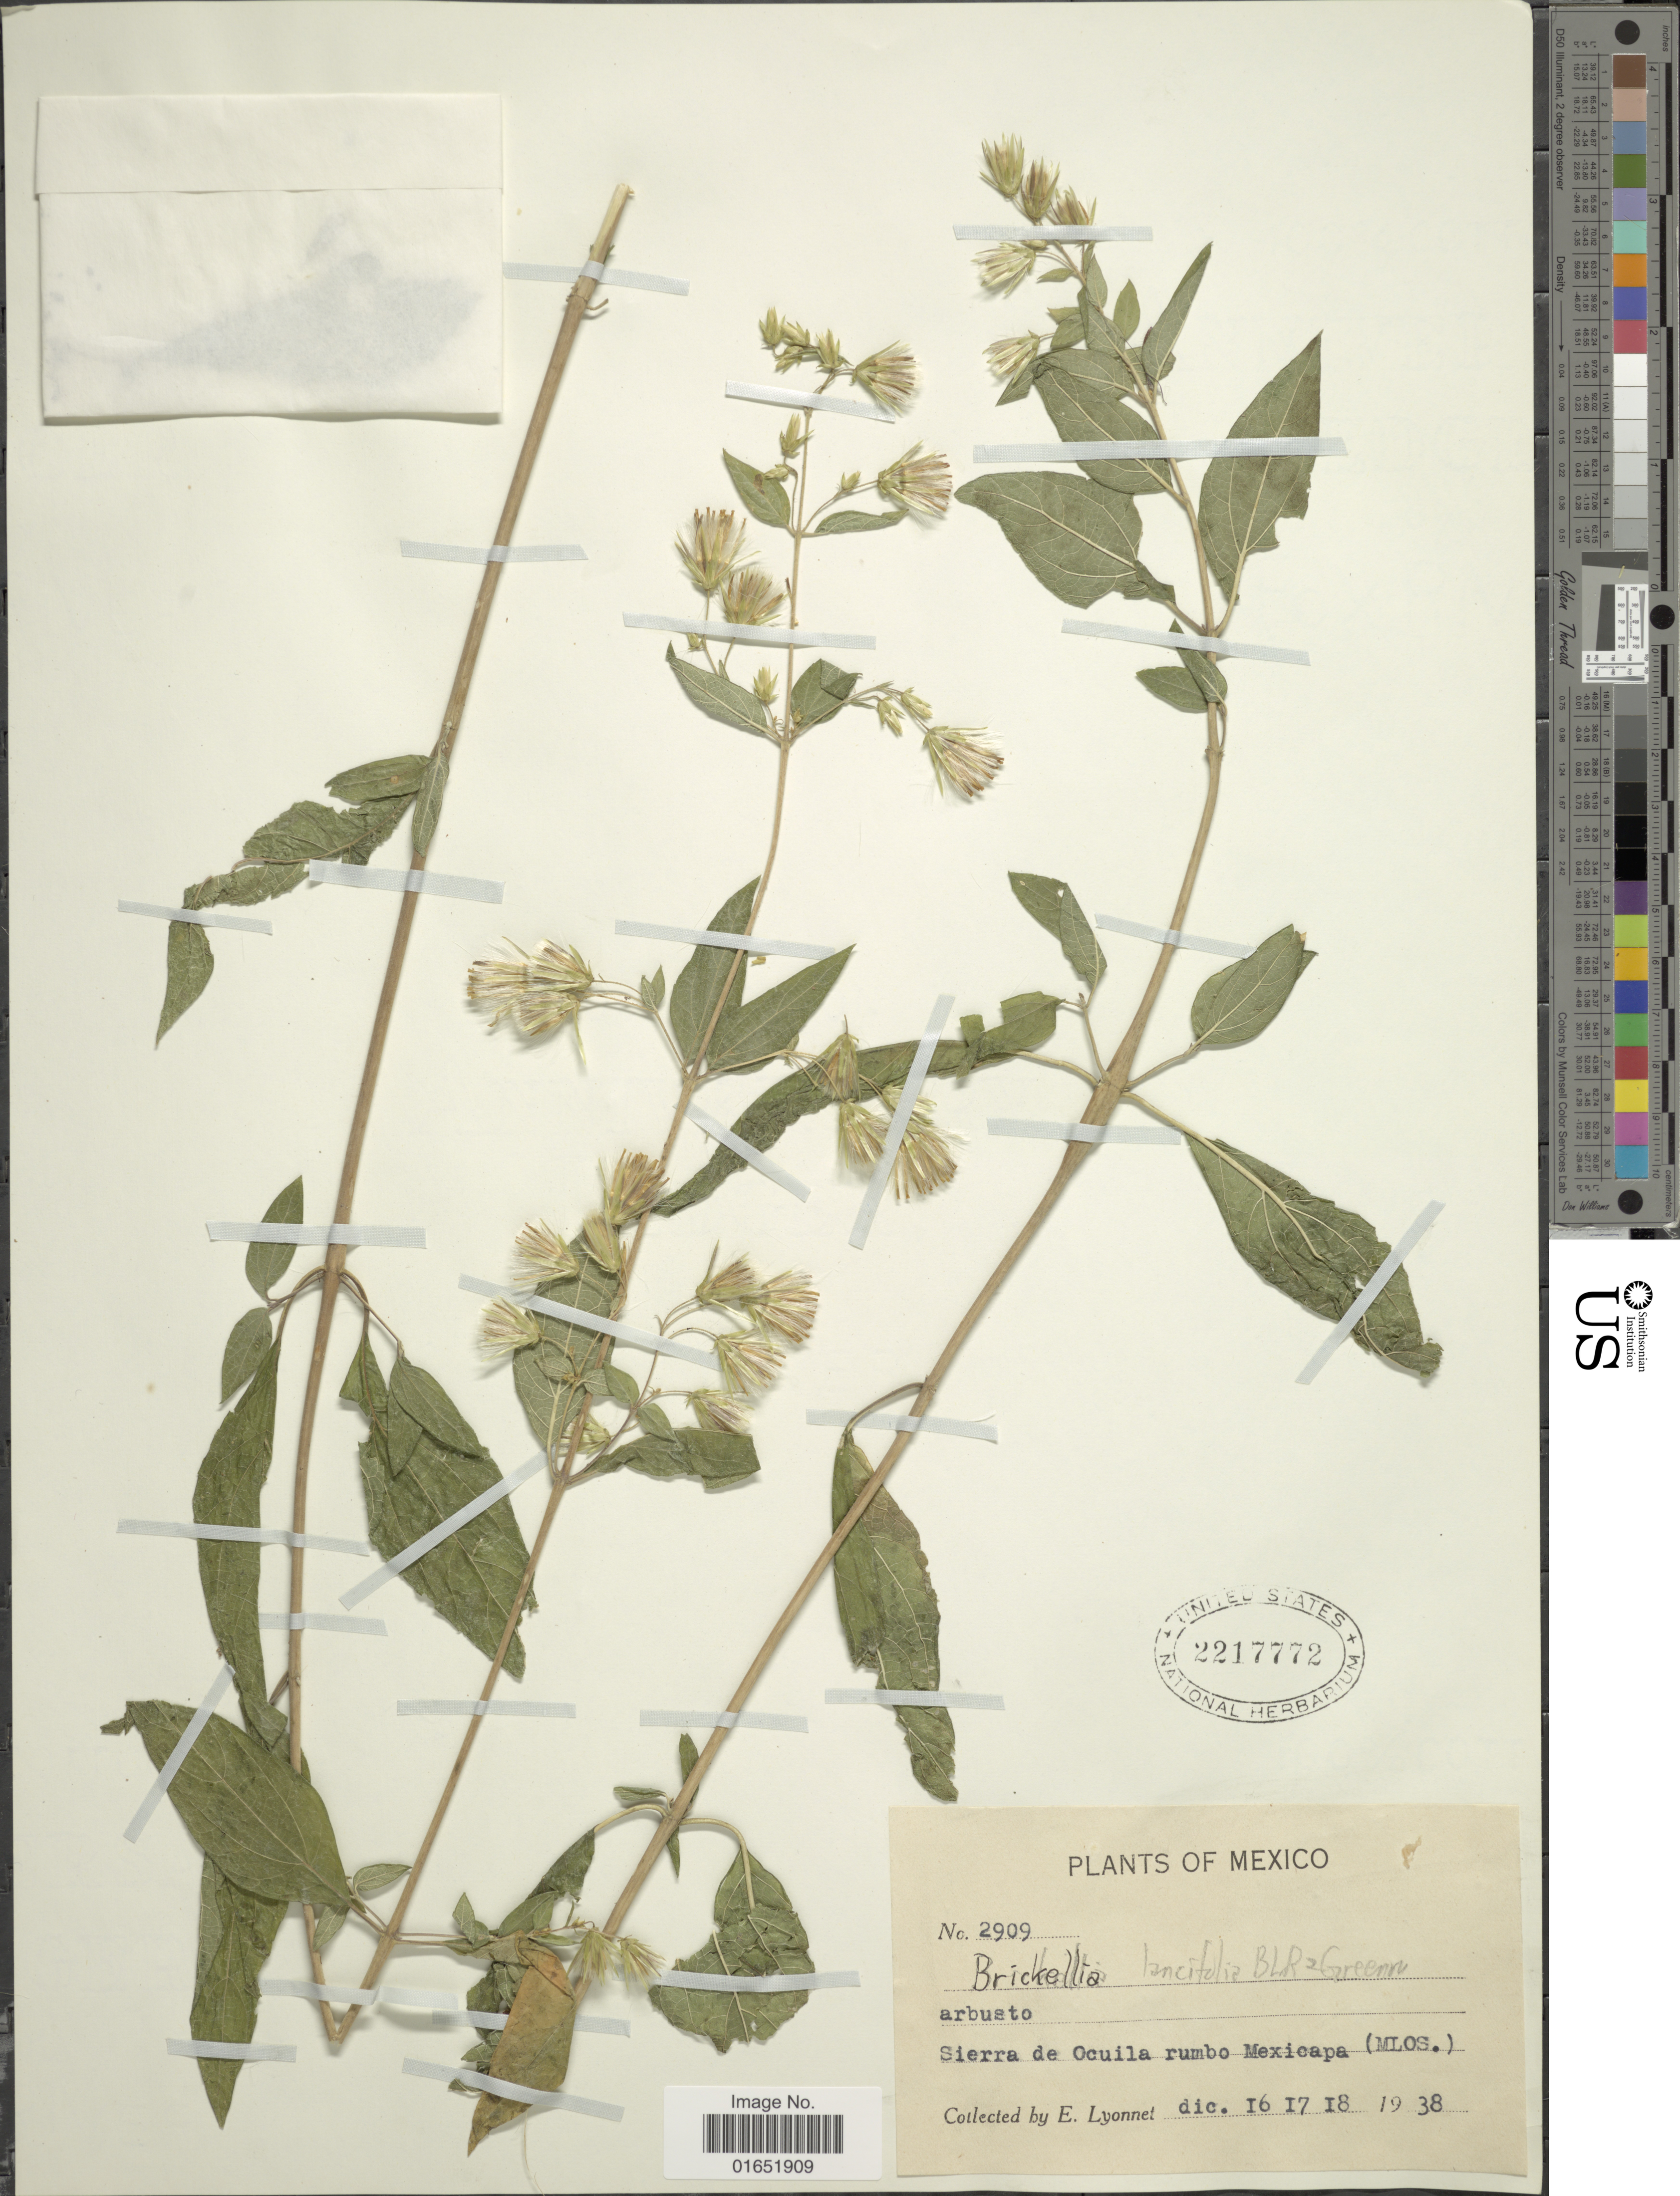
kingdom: Plantae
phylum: Tracheophyta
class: Magnoliopsida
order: Asterales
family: Asteraceae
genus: Brickellia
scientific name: Brickellia lancifolia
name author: B.L. Rob. & Greenm.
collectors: E. Lyonnet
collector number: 2909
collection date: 1938-12-16/1938-12-18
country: Mexico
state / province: Morelos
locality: Sierra de Ocuila rumbo Mexicapa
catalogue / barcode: US 2217772